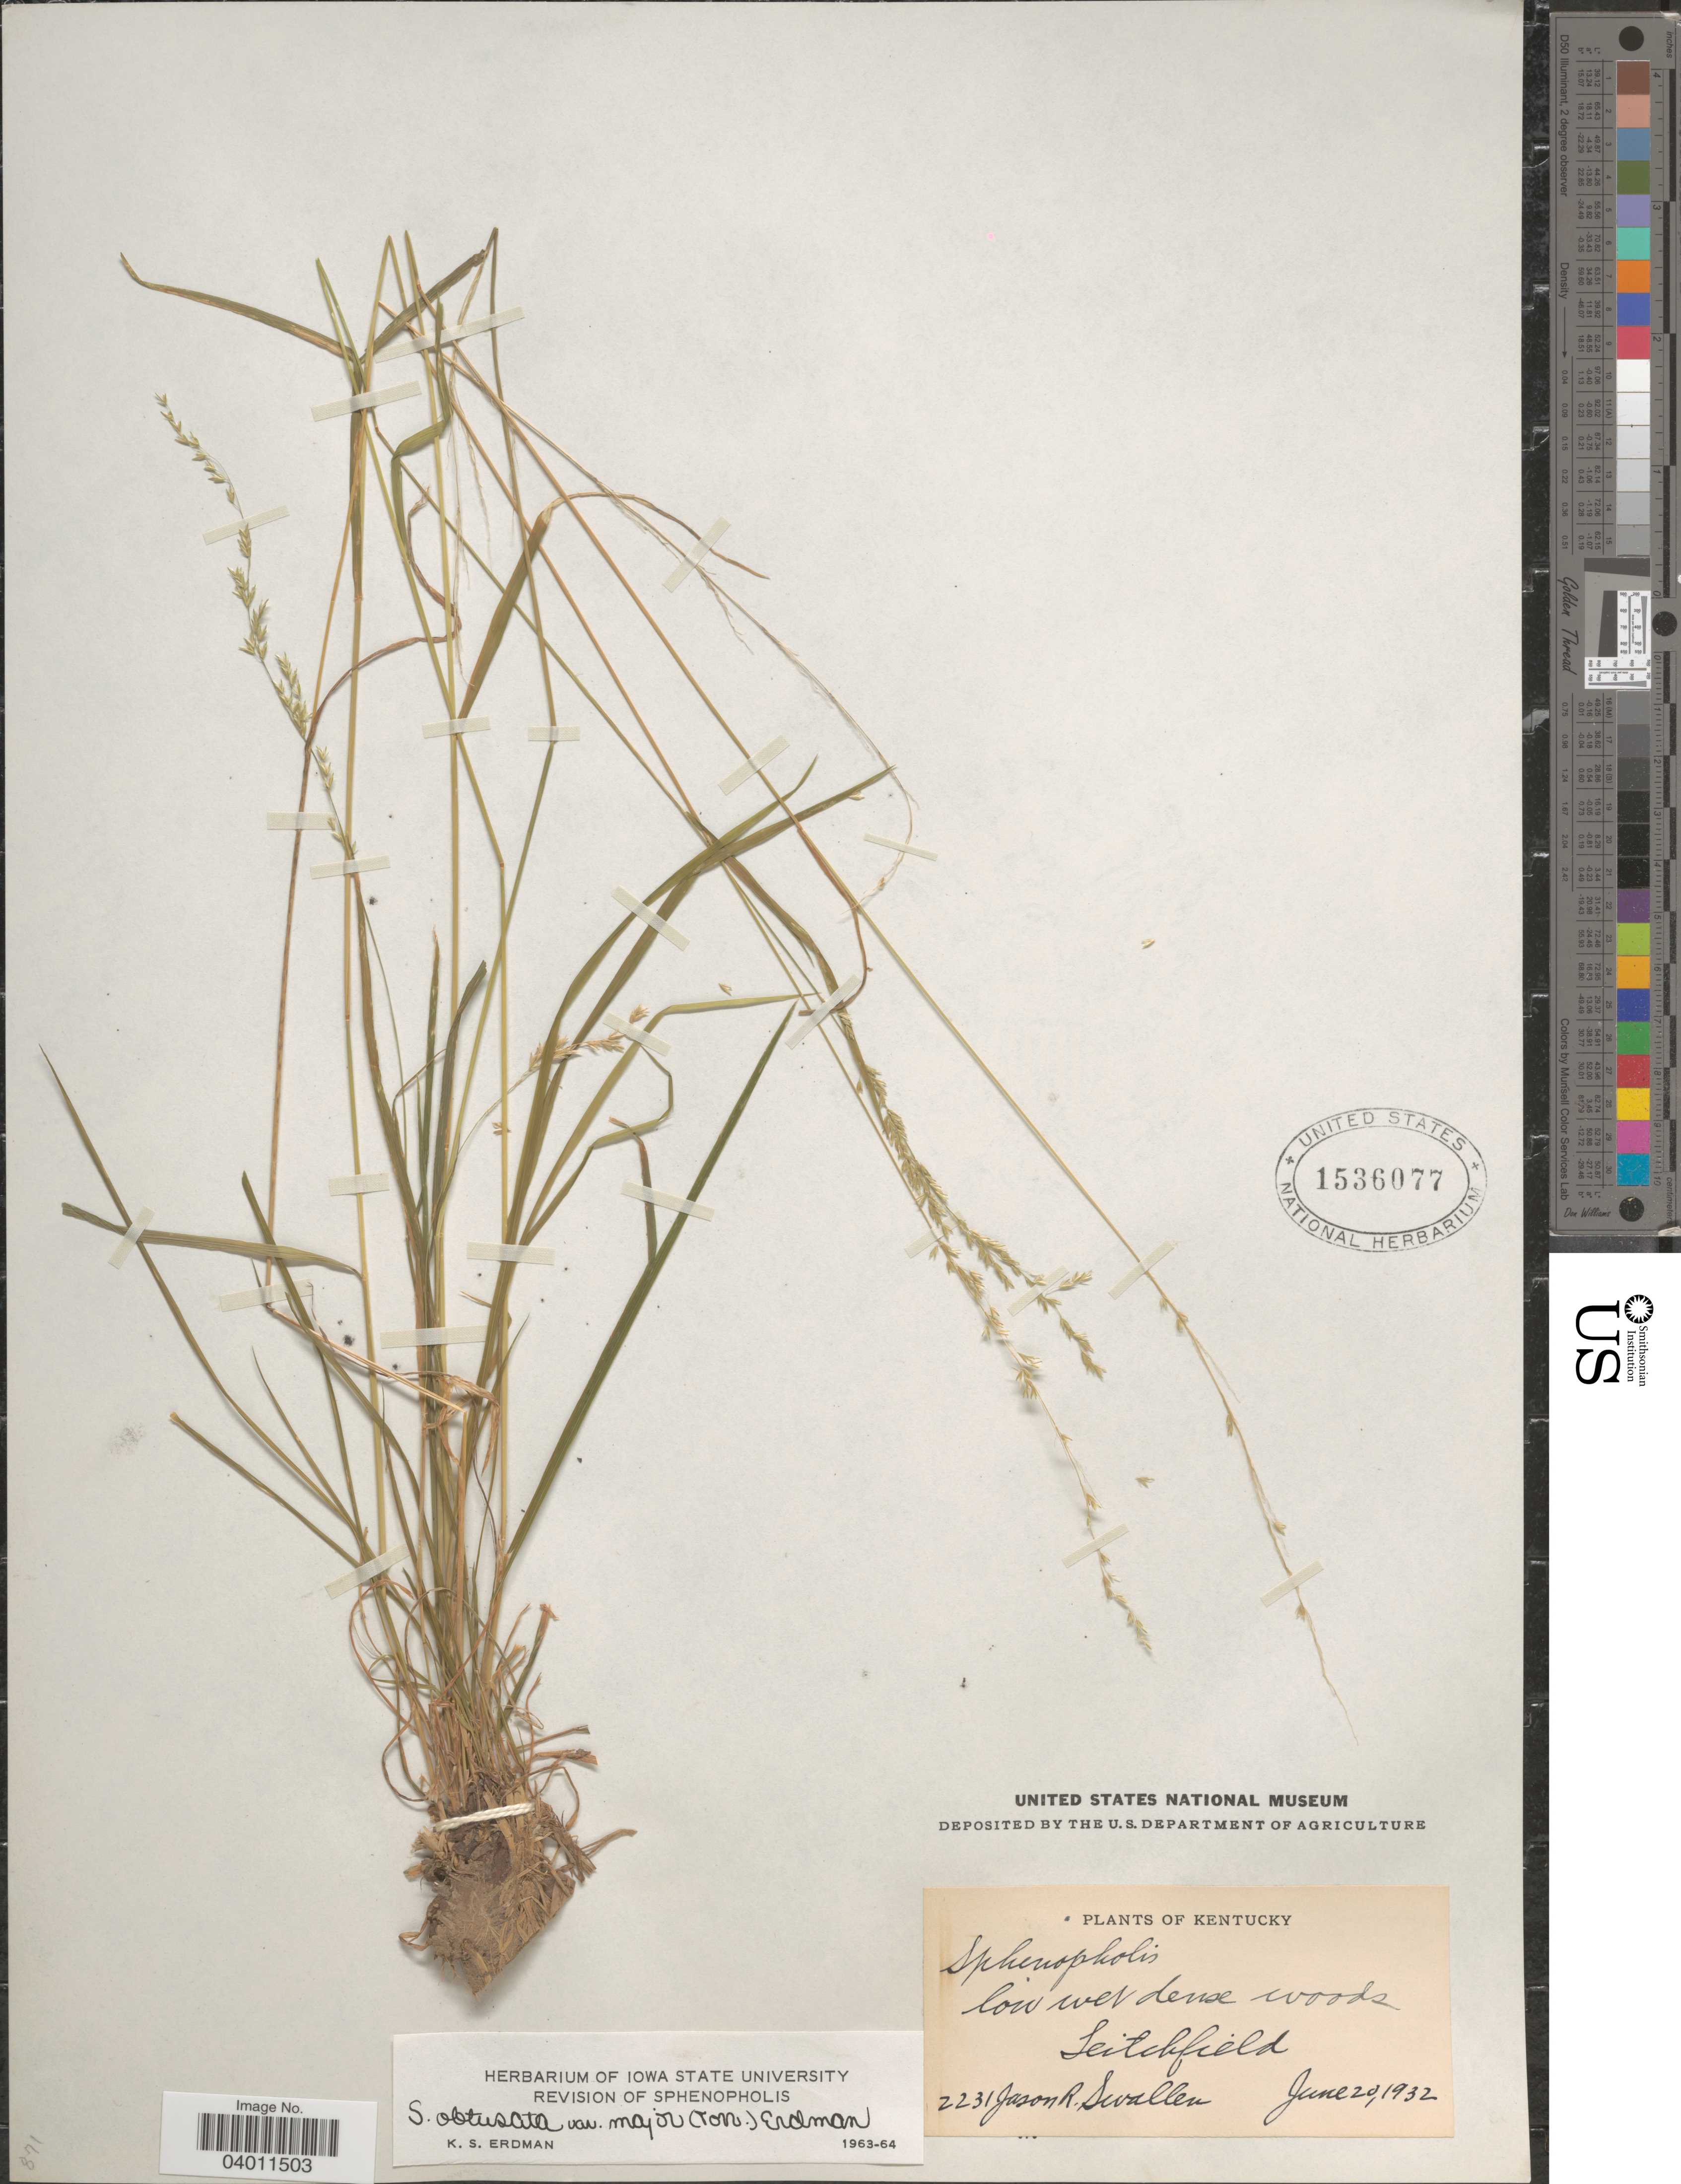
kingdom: Plantae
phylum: Tracheophyta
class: Liliopsida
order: Poales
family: Poaceae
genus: Sphenopholis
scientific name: Sphenopholis nitida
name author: (Biehler) Scribn.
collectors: J. R. Swallen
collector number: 2231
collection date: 1932-06-20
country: United States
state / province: Kentucky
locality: Leitchfield.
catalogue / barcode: US 1536077